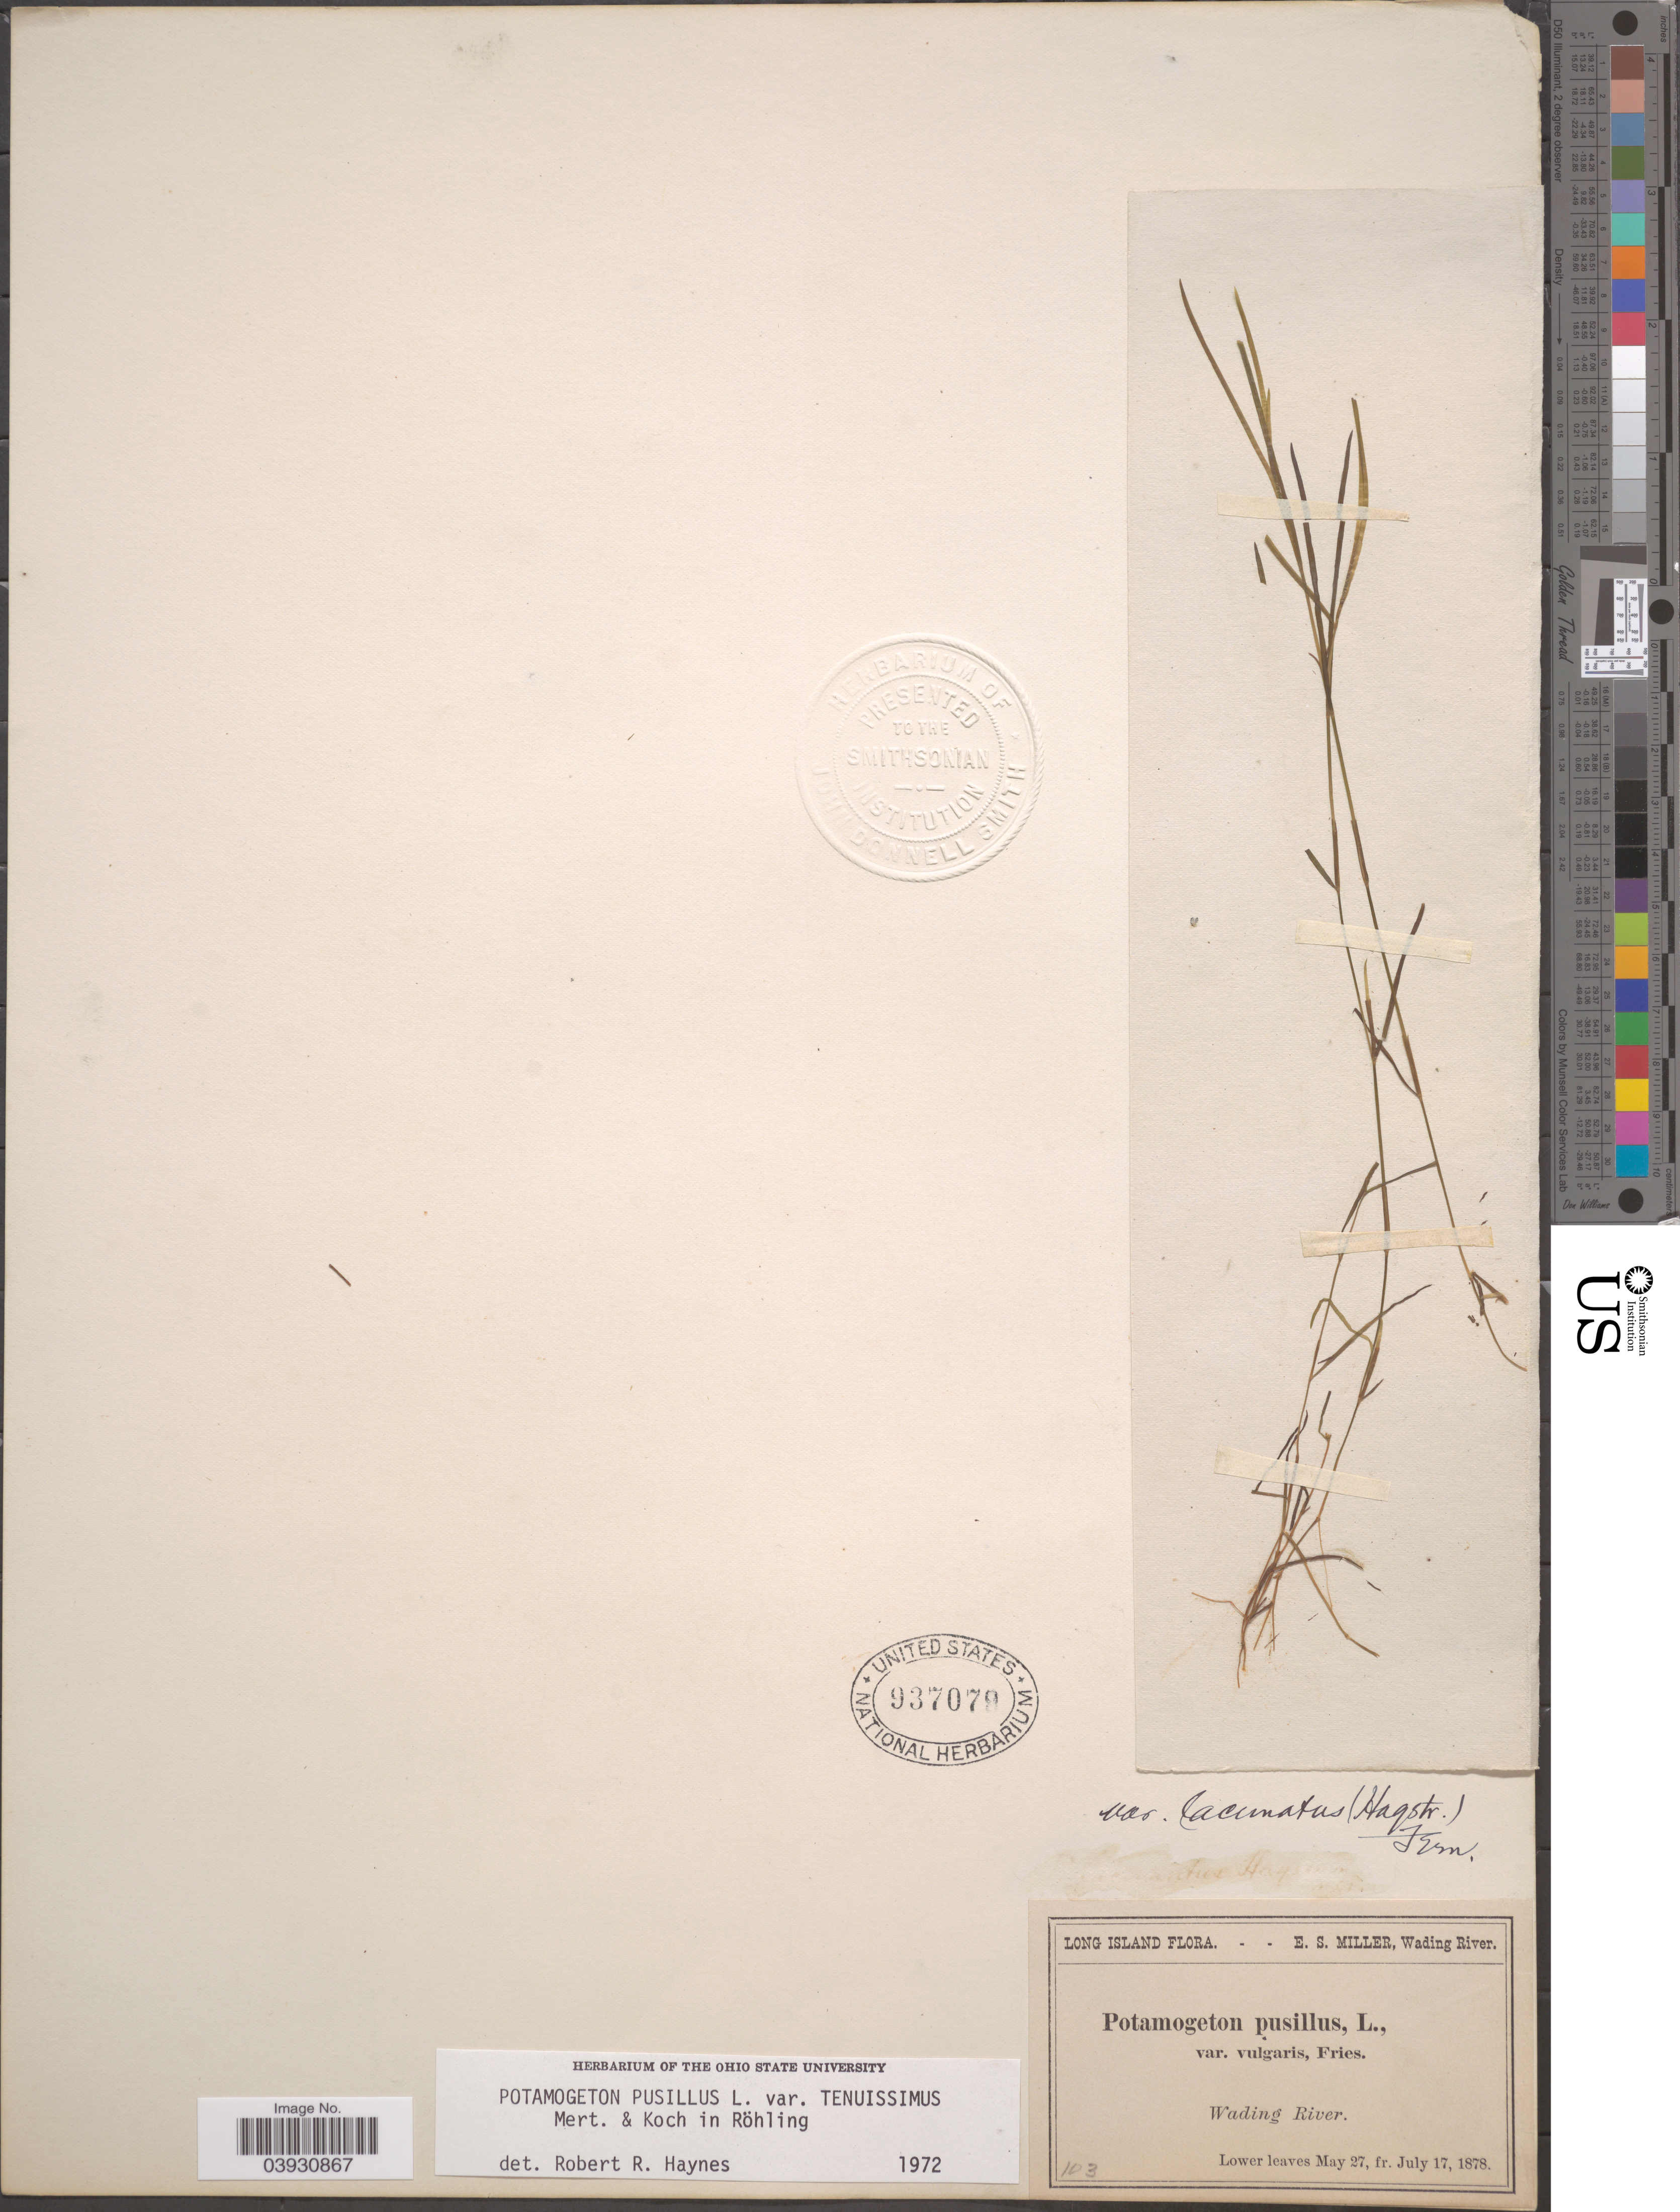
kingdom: Plantae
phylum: Tracheophyta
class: Liliopsida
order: Alismatales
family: Potamogetonaceae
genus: Potamogeton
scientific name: Potamogeton pusillus subsp. tenuissimus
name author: Mert. & W.D.J. Koch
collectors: E. S. Miller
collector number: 103?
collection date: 1878-05-27/1878-07-17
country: United States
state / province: New York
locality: Long Island. Wading River.